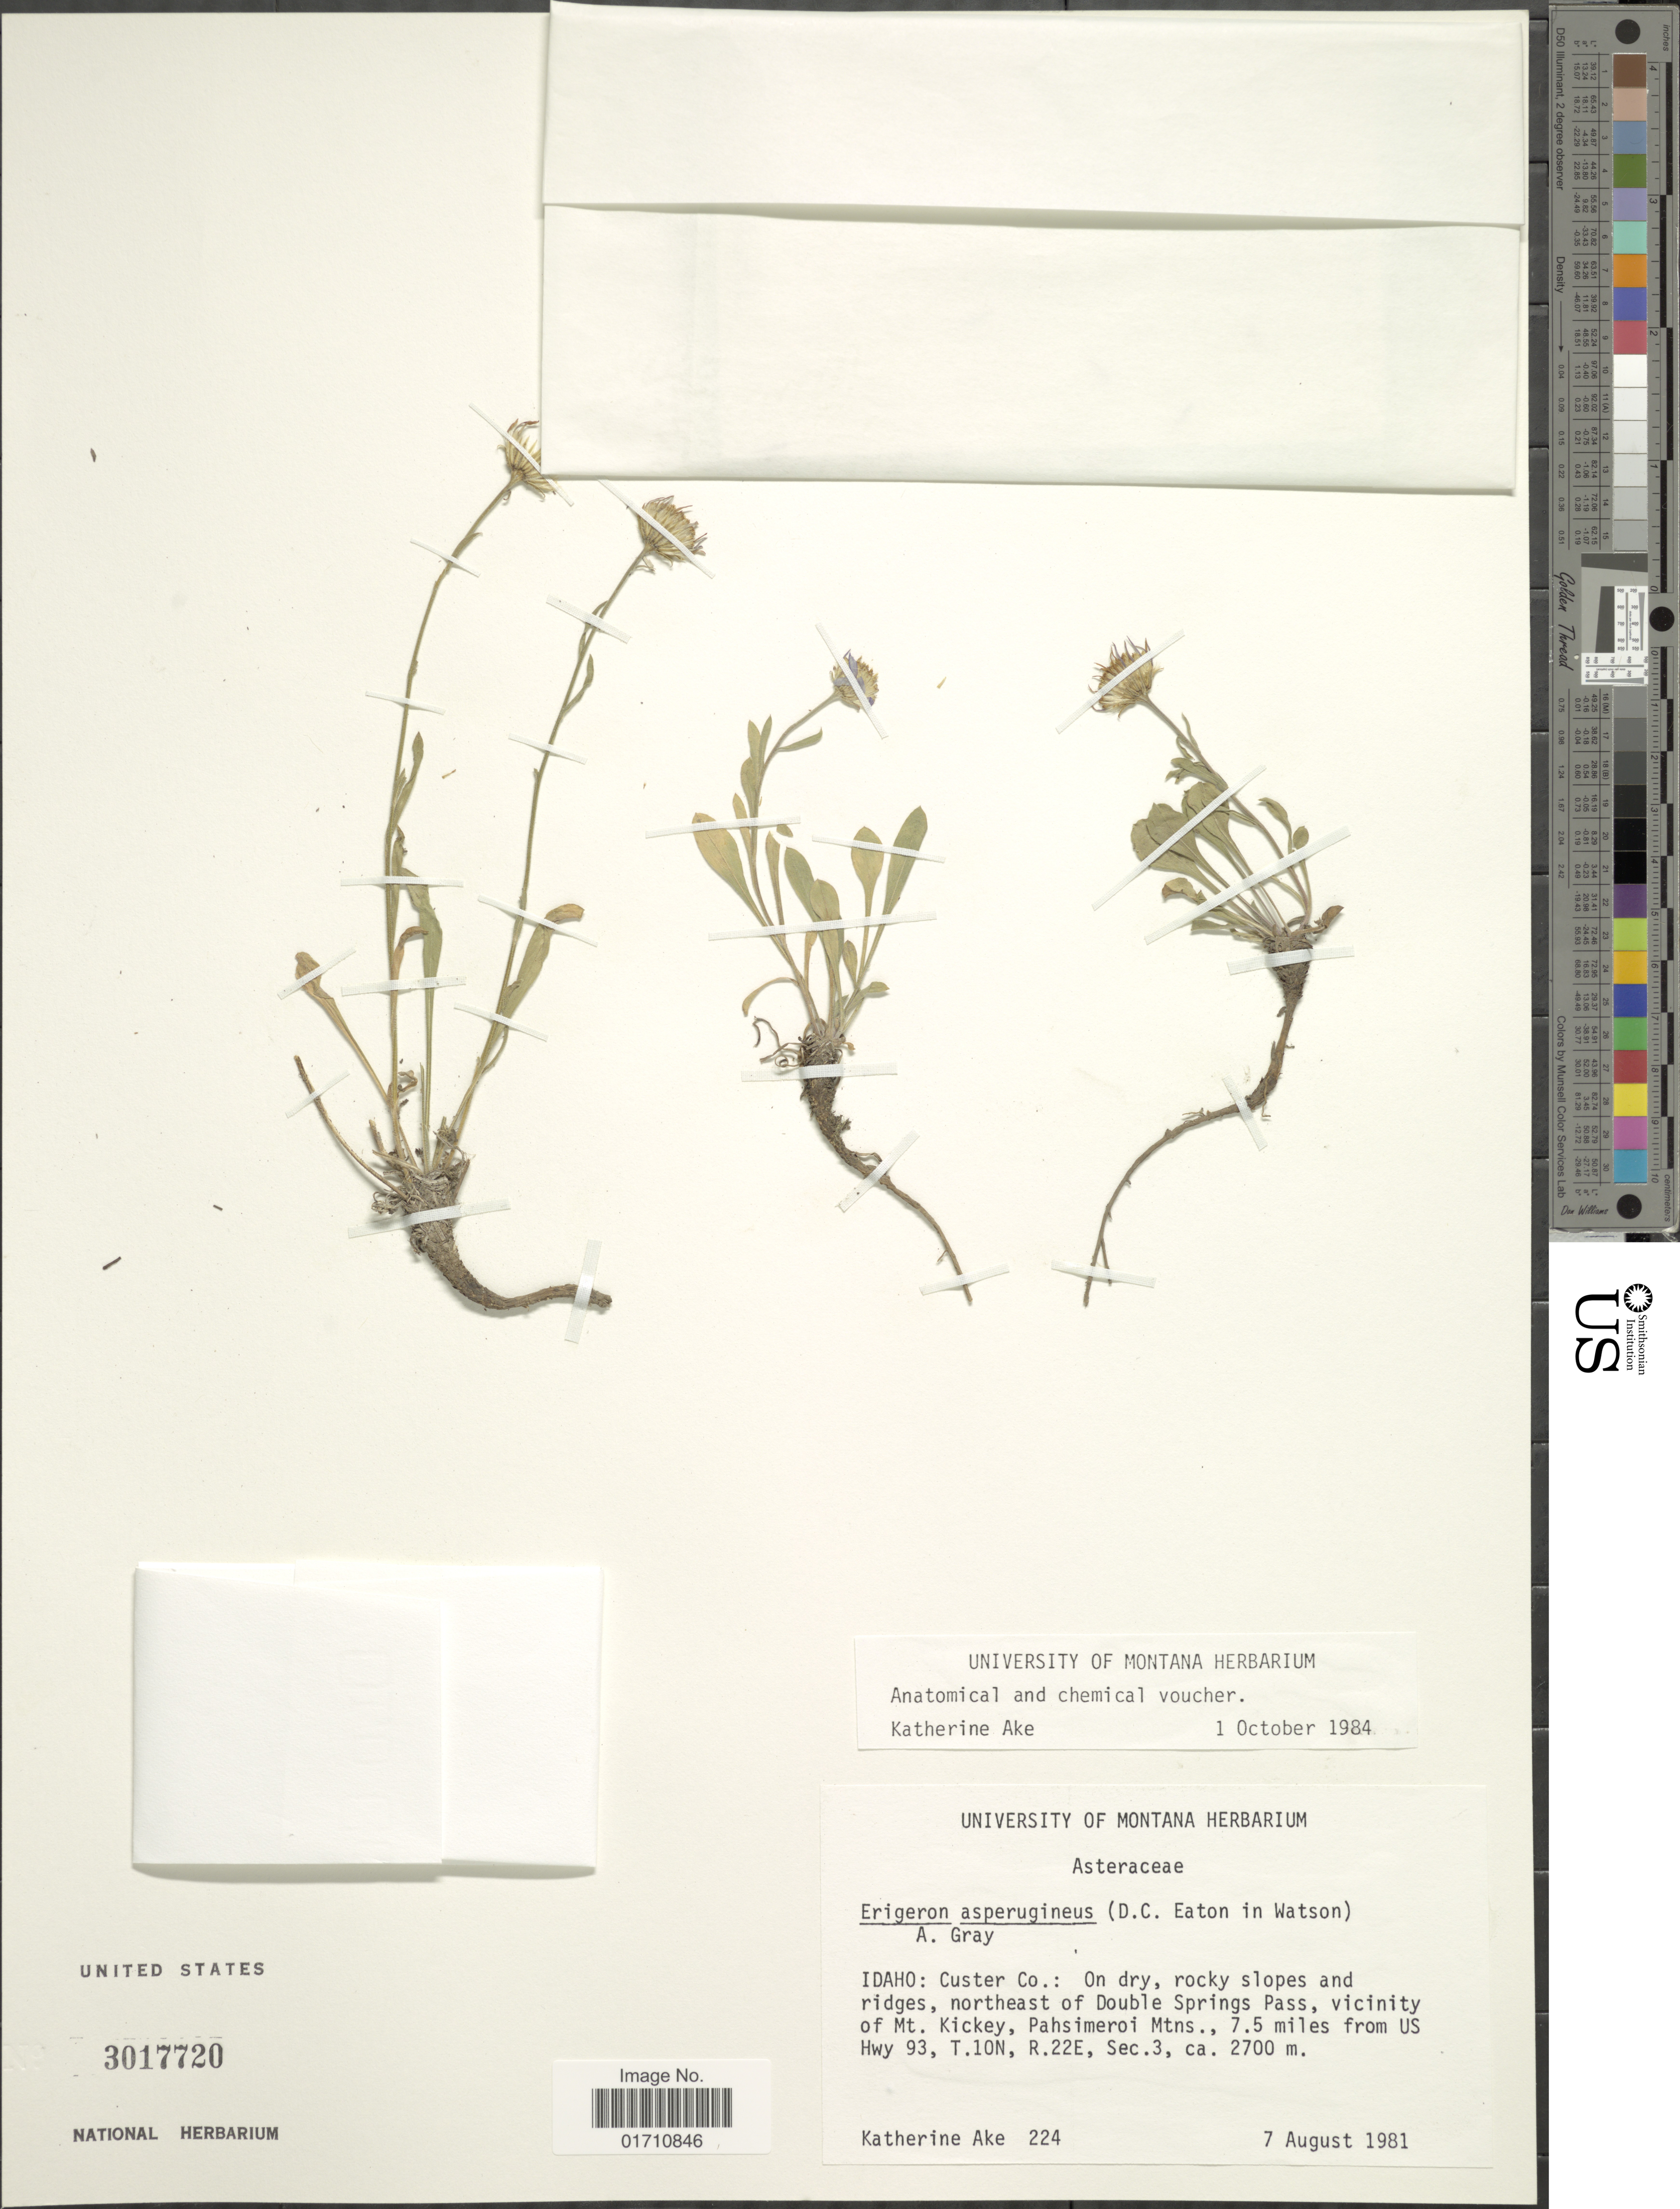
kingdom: Plantae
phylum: Tracheophyta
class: Magnoliopsida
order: Asterales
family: Asteraceae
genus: Erigeron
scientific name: Erigeron asperugineus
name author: (D.C. Eaton) A. Gray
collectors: K. Ake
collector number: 224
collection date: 1981-08-07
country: United States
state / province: Idaho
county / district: Custer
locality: On dry, rocky slopes and ridges, northeast of Double Springs Pass, vicinity of Mt Kickey, Pahsimeroi Mtns., 7.5 miles from U.S. Hwy 93, T.10N, R.22E, Sec.3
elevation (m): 2700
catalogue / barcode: US 3017720